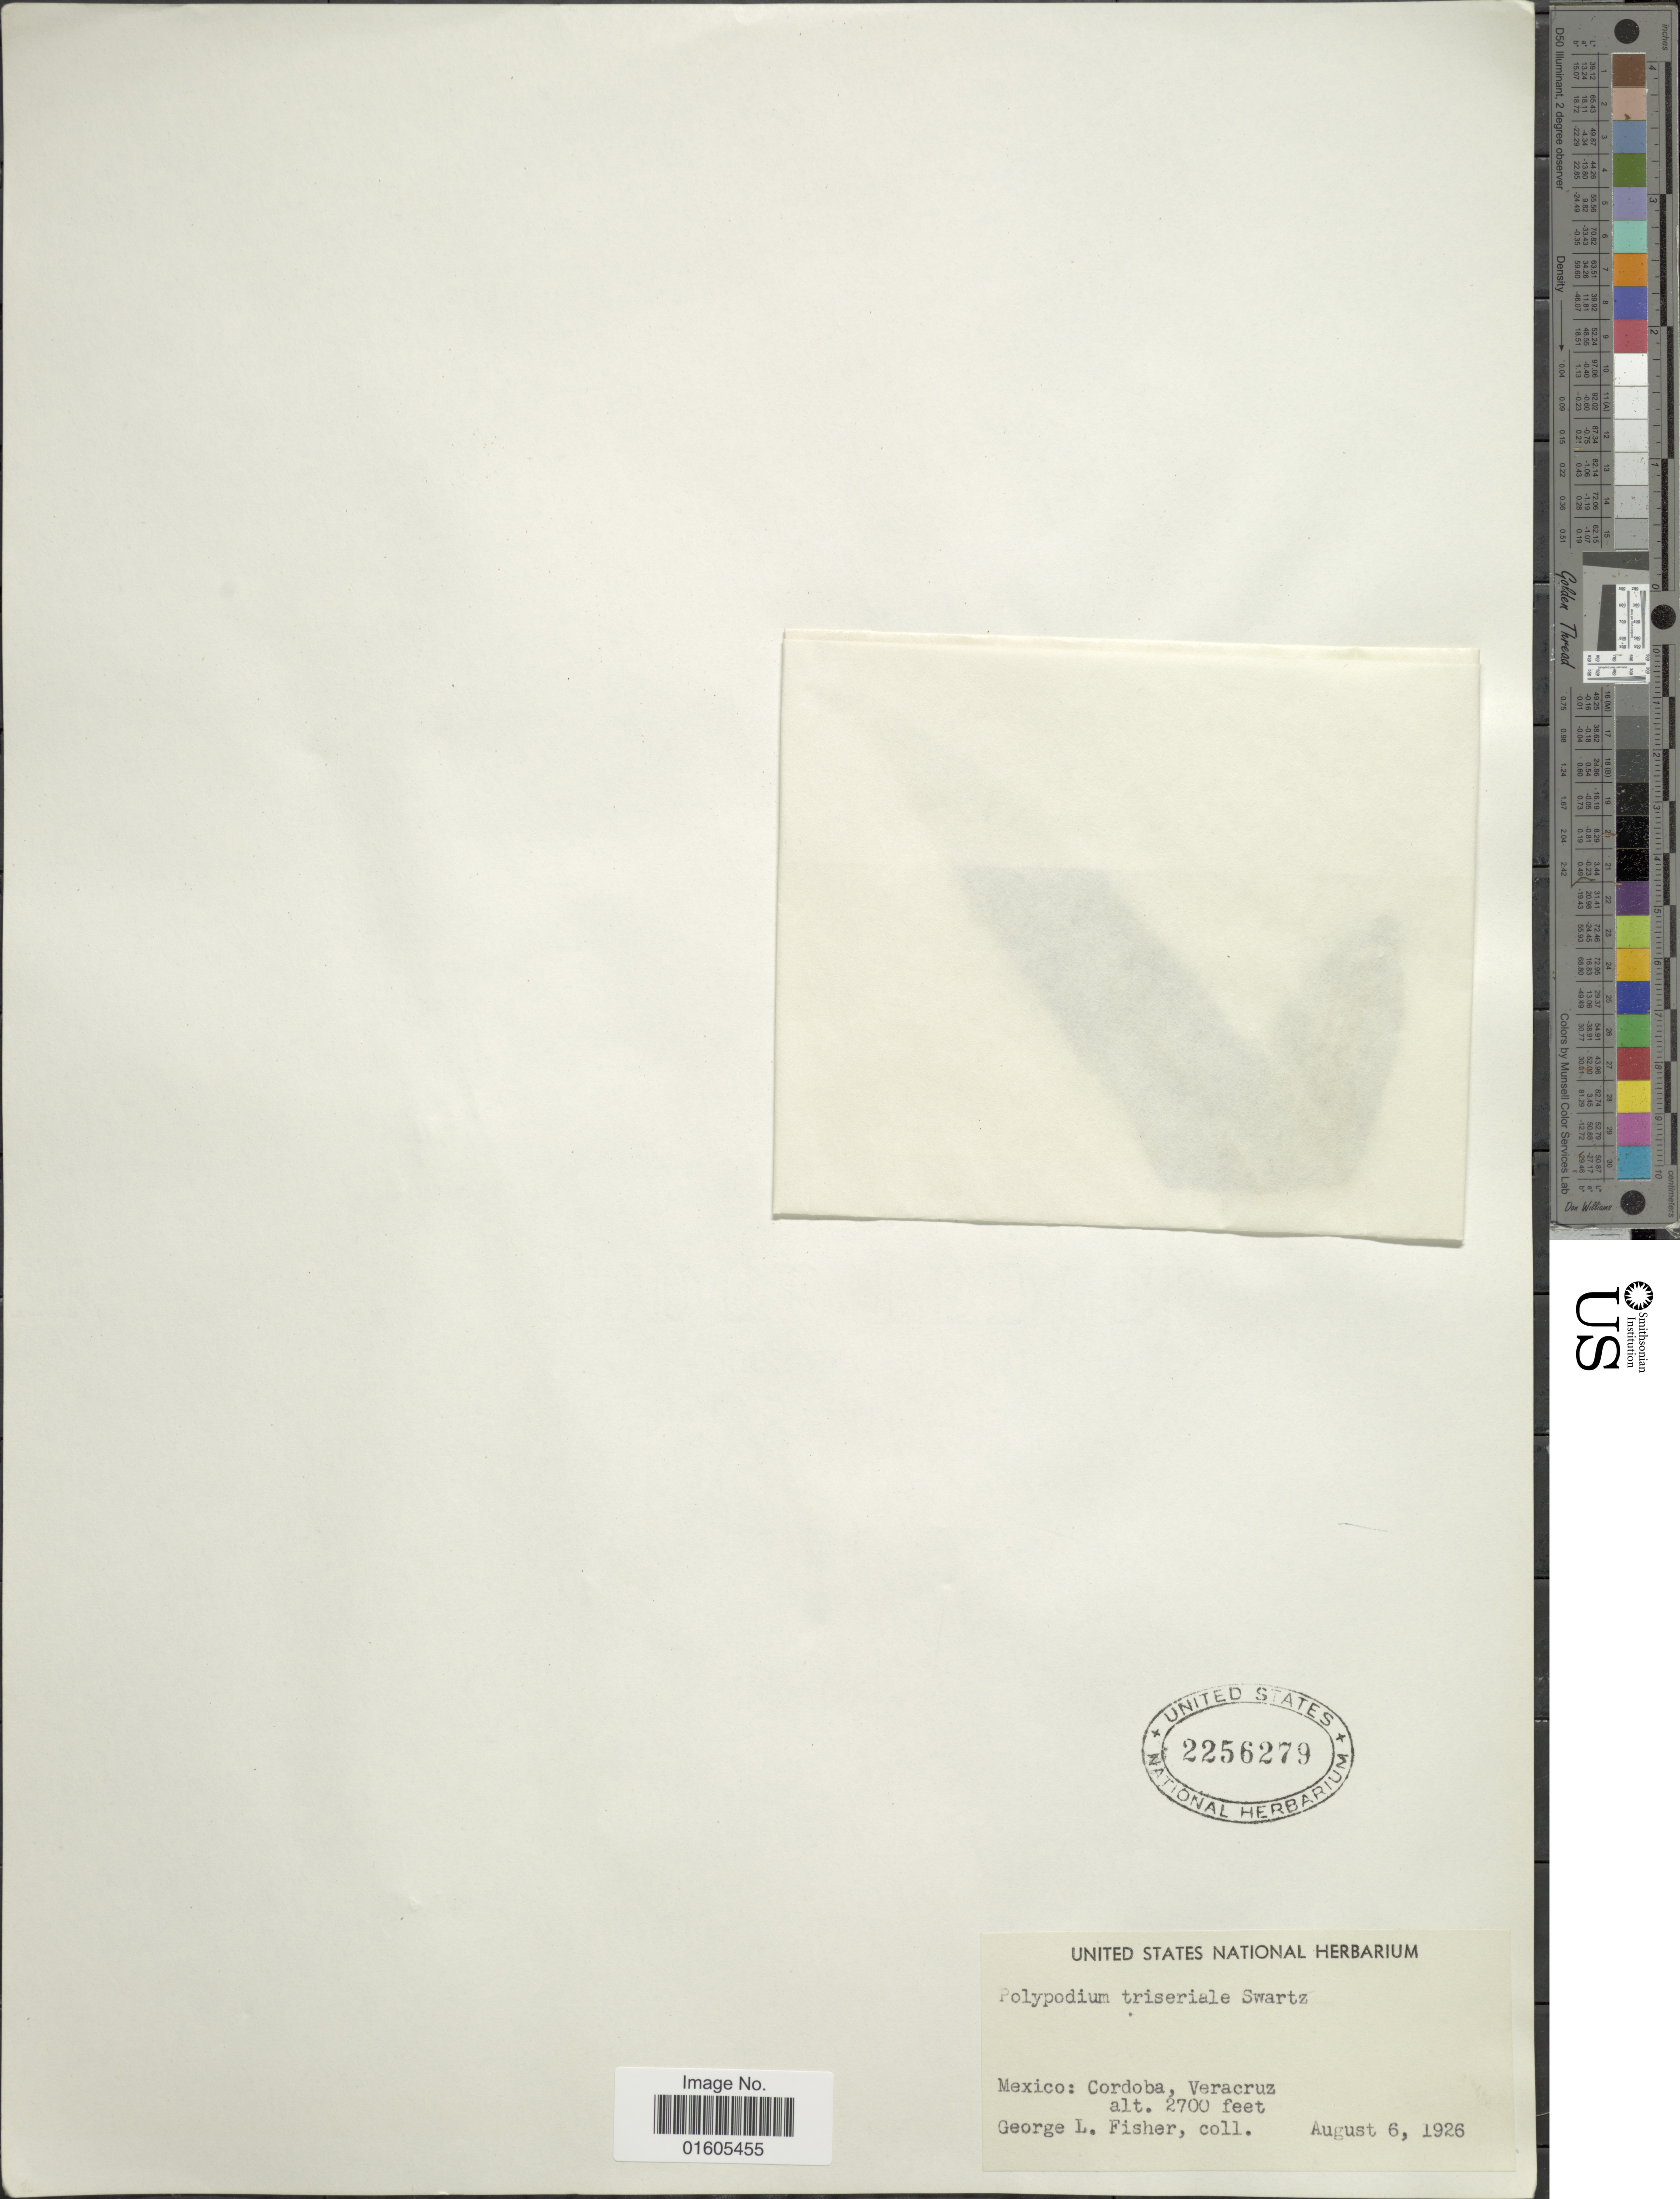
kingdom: Plantae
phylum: Tracheophyta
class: Polypodiopsida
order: Polypodiales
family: Polypodiaceae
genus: Serpocaulon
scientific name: Serpocaulon triseriale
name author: (Sw.) A.R. Sm.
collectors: G. L. Fisher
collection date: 1926-08-06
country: Mexico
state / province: Veracruz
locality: Cordoba, Vera Cruz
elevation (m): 823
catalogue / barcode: US 2256279